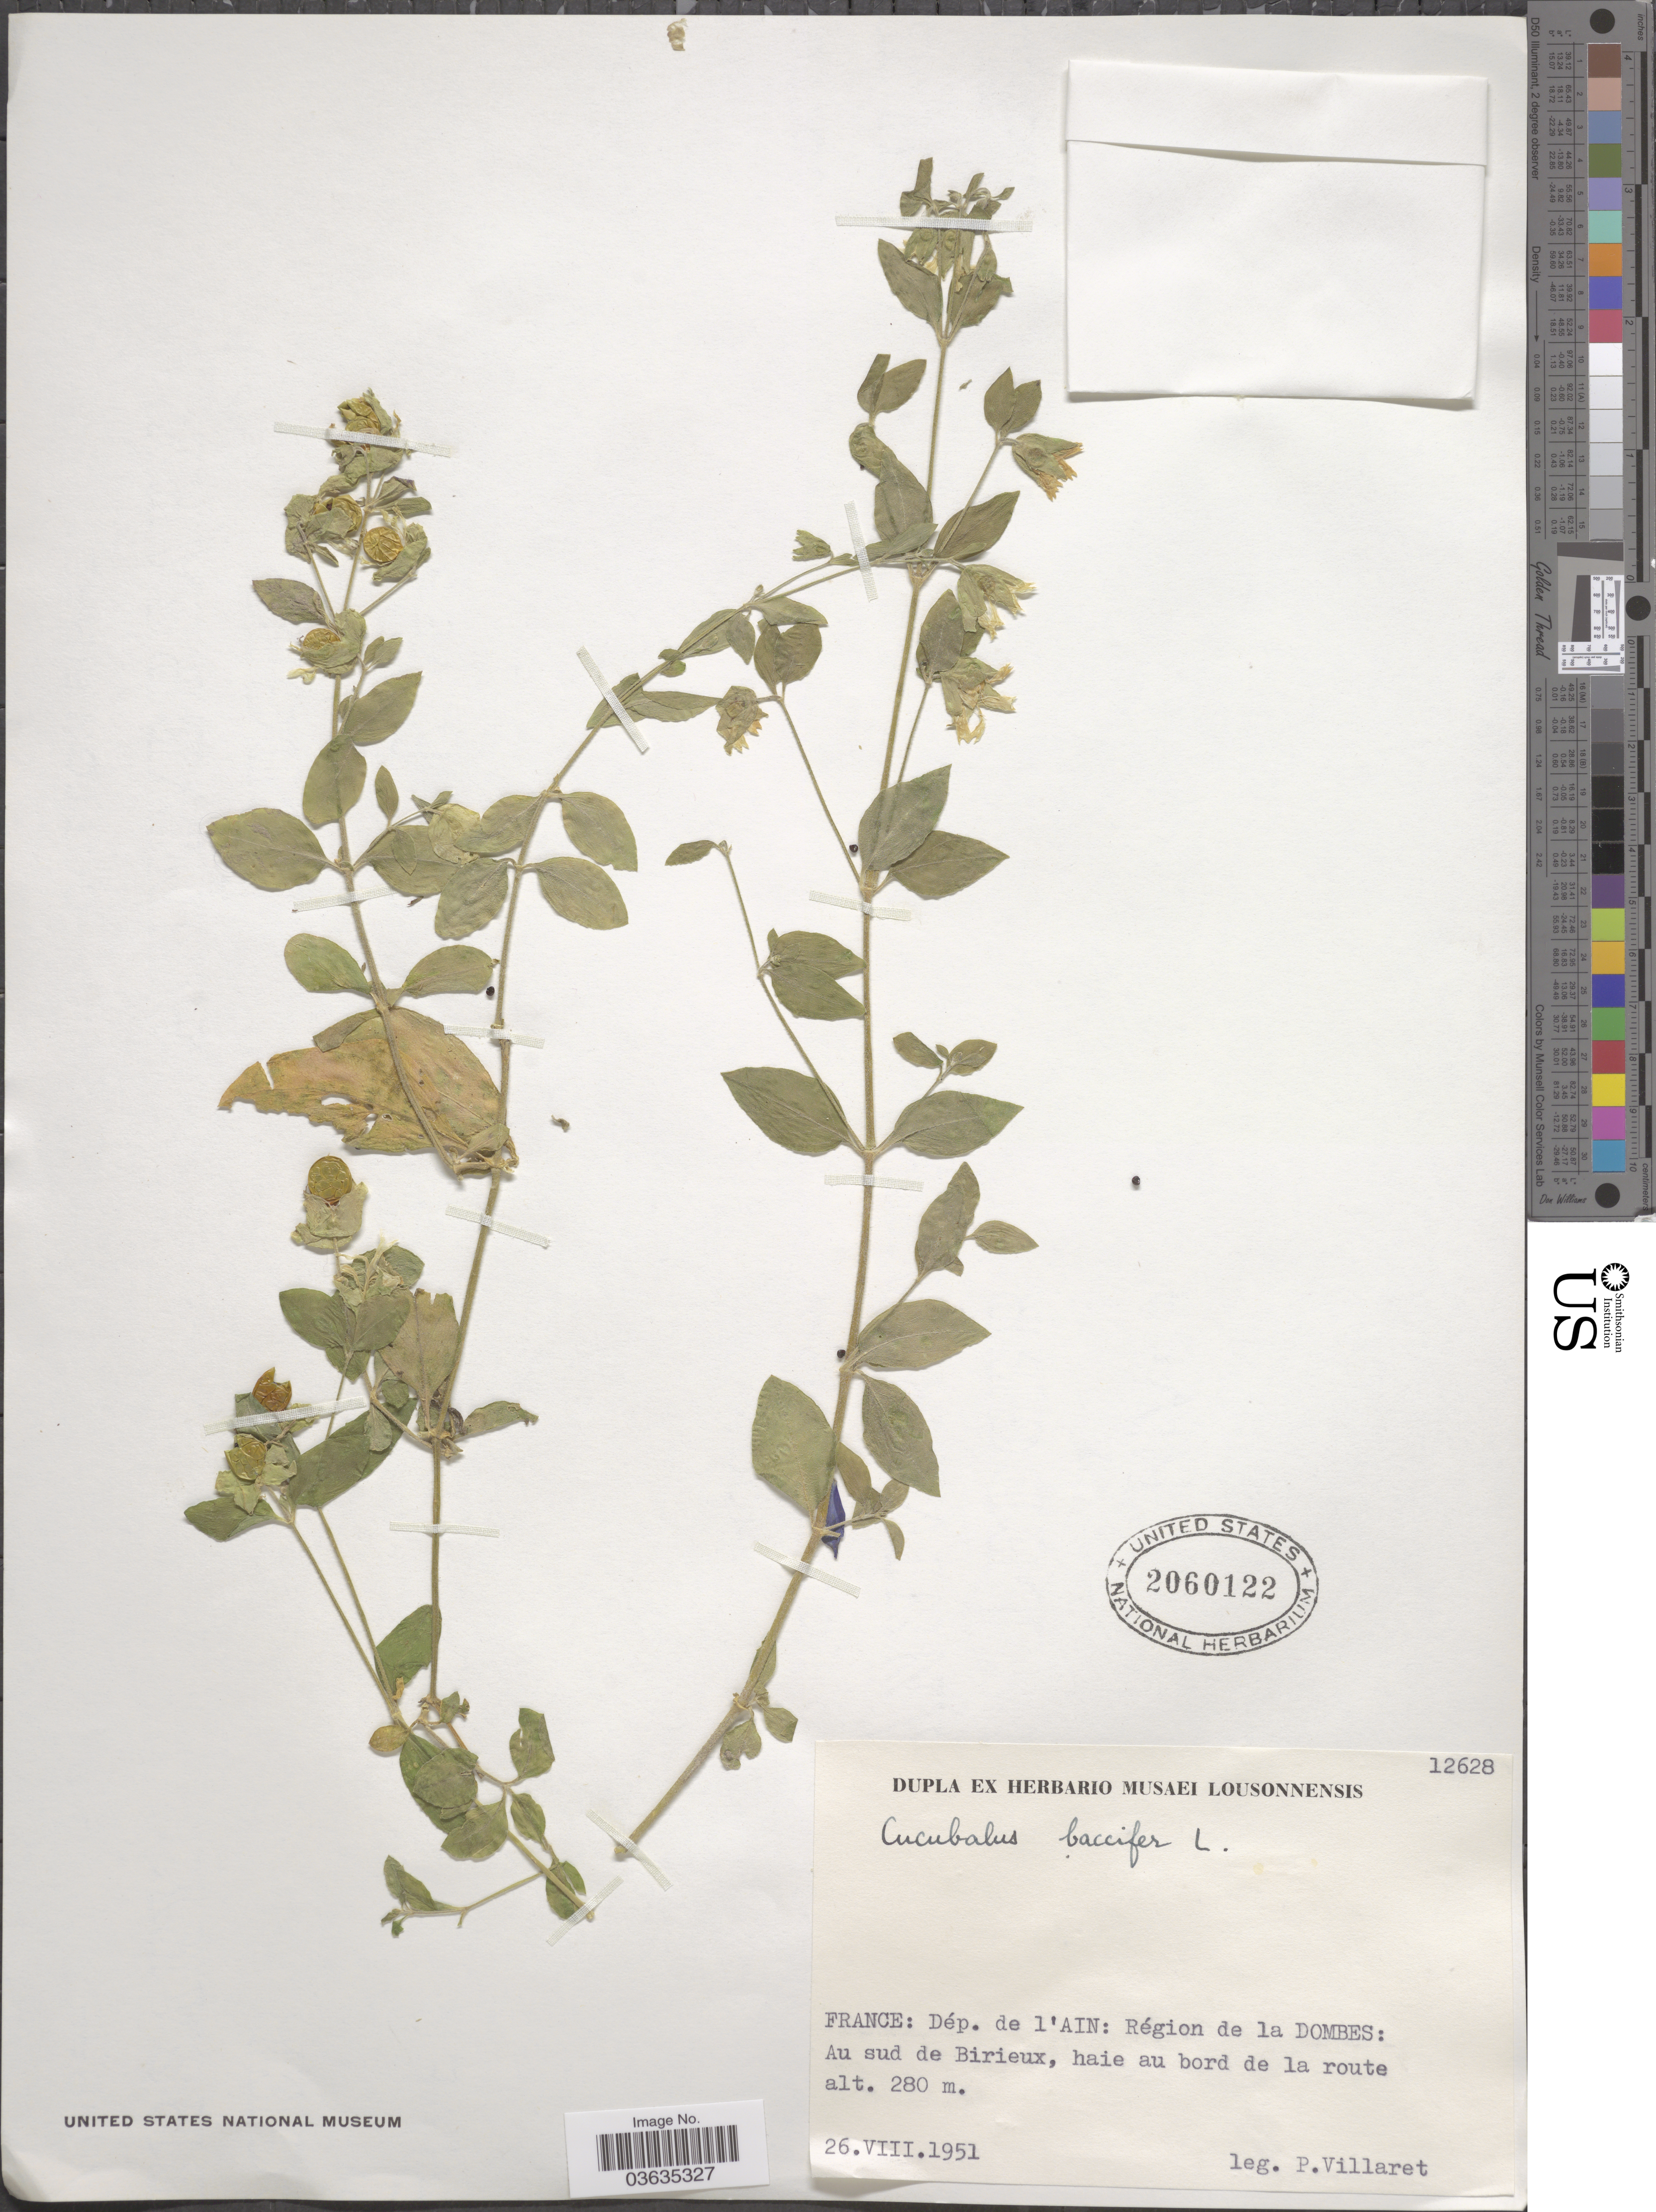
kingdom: Plantae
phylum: Tracheophyta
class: Magnoliopsida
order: Caryophyllales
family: Caryophyllaceae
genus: Silene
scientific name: Silene baccifera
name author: (L.) Durande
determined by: U.S. National Herbarium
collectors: P. Villaret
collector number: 12628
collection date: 1951-08-26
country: France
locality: Dép. de l'Ain: Région de la Dombes: Au sud de Birieux, haie au bord de la route.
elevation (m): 280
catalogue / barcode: US 2060122